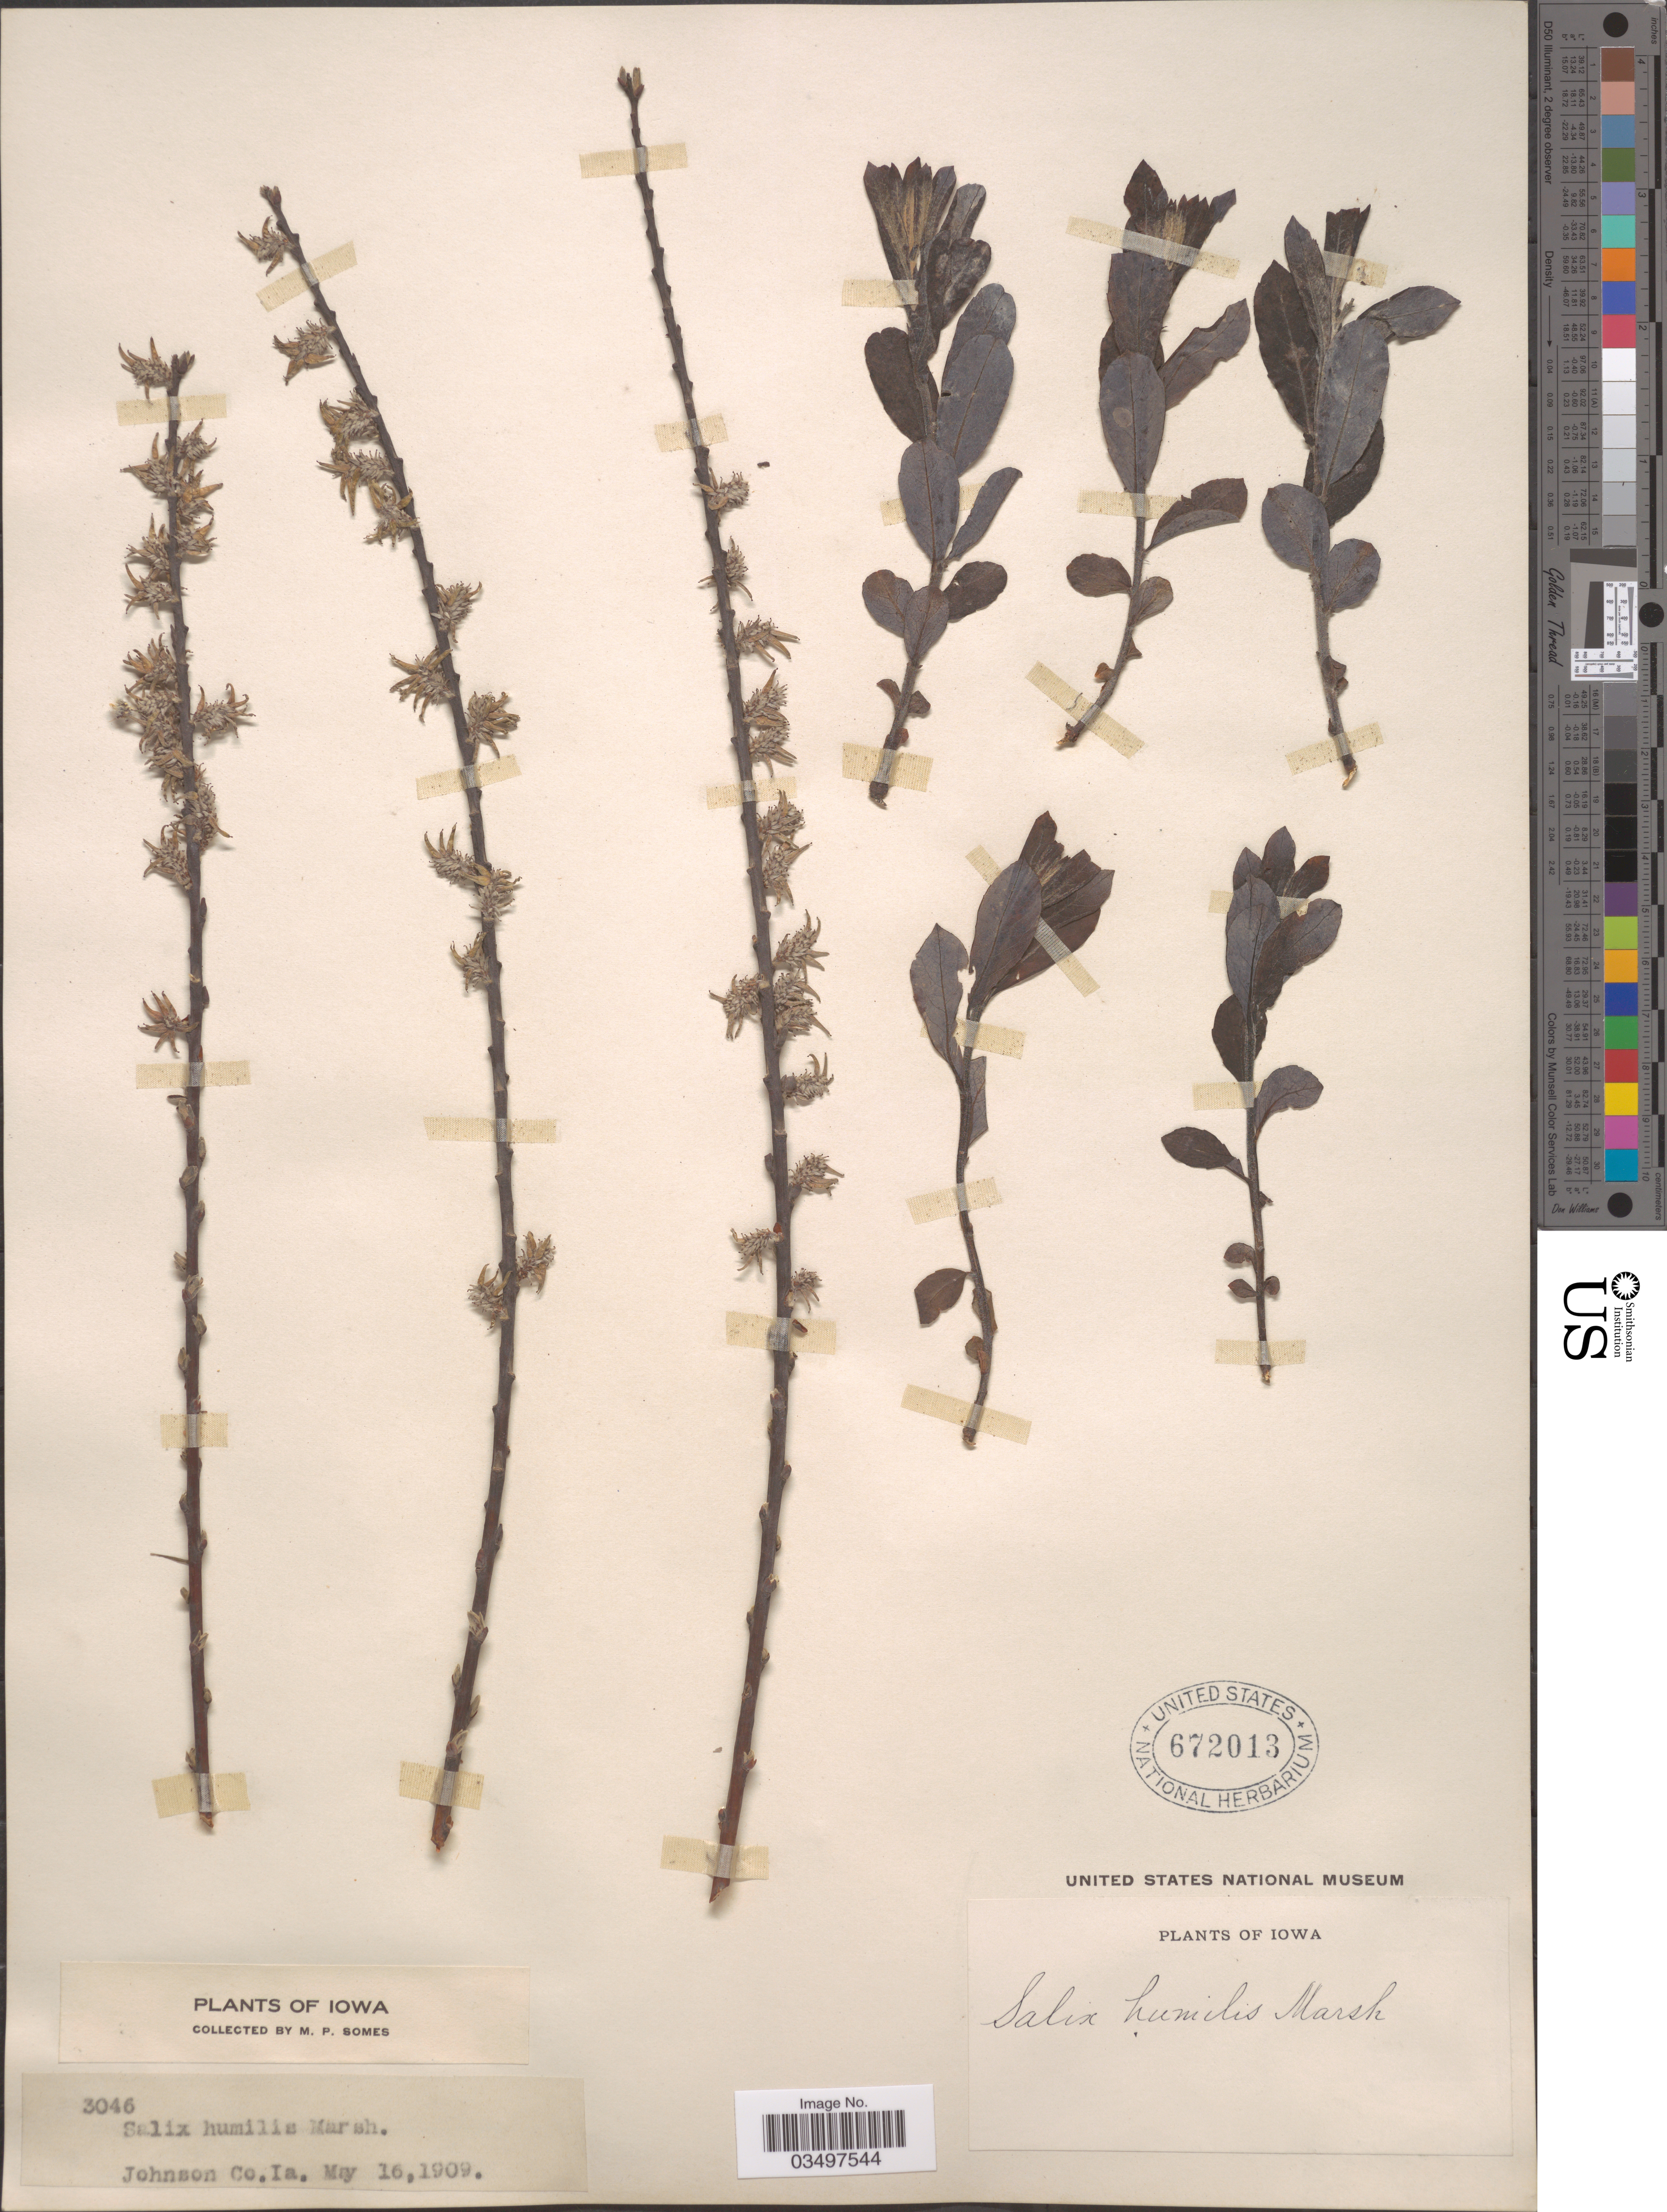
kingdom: Plantae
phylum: Tracheophyta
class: Magnoliopsida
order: Malpighiales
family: Salicaceae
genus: Salix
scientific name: Salix humilis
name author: Marshall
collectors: M. Somes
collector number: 3046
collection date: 1909-05-16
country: United States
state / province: Iowa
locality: Johnson Co.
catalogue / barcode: US 672013